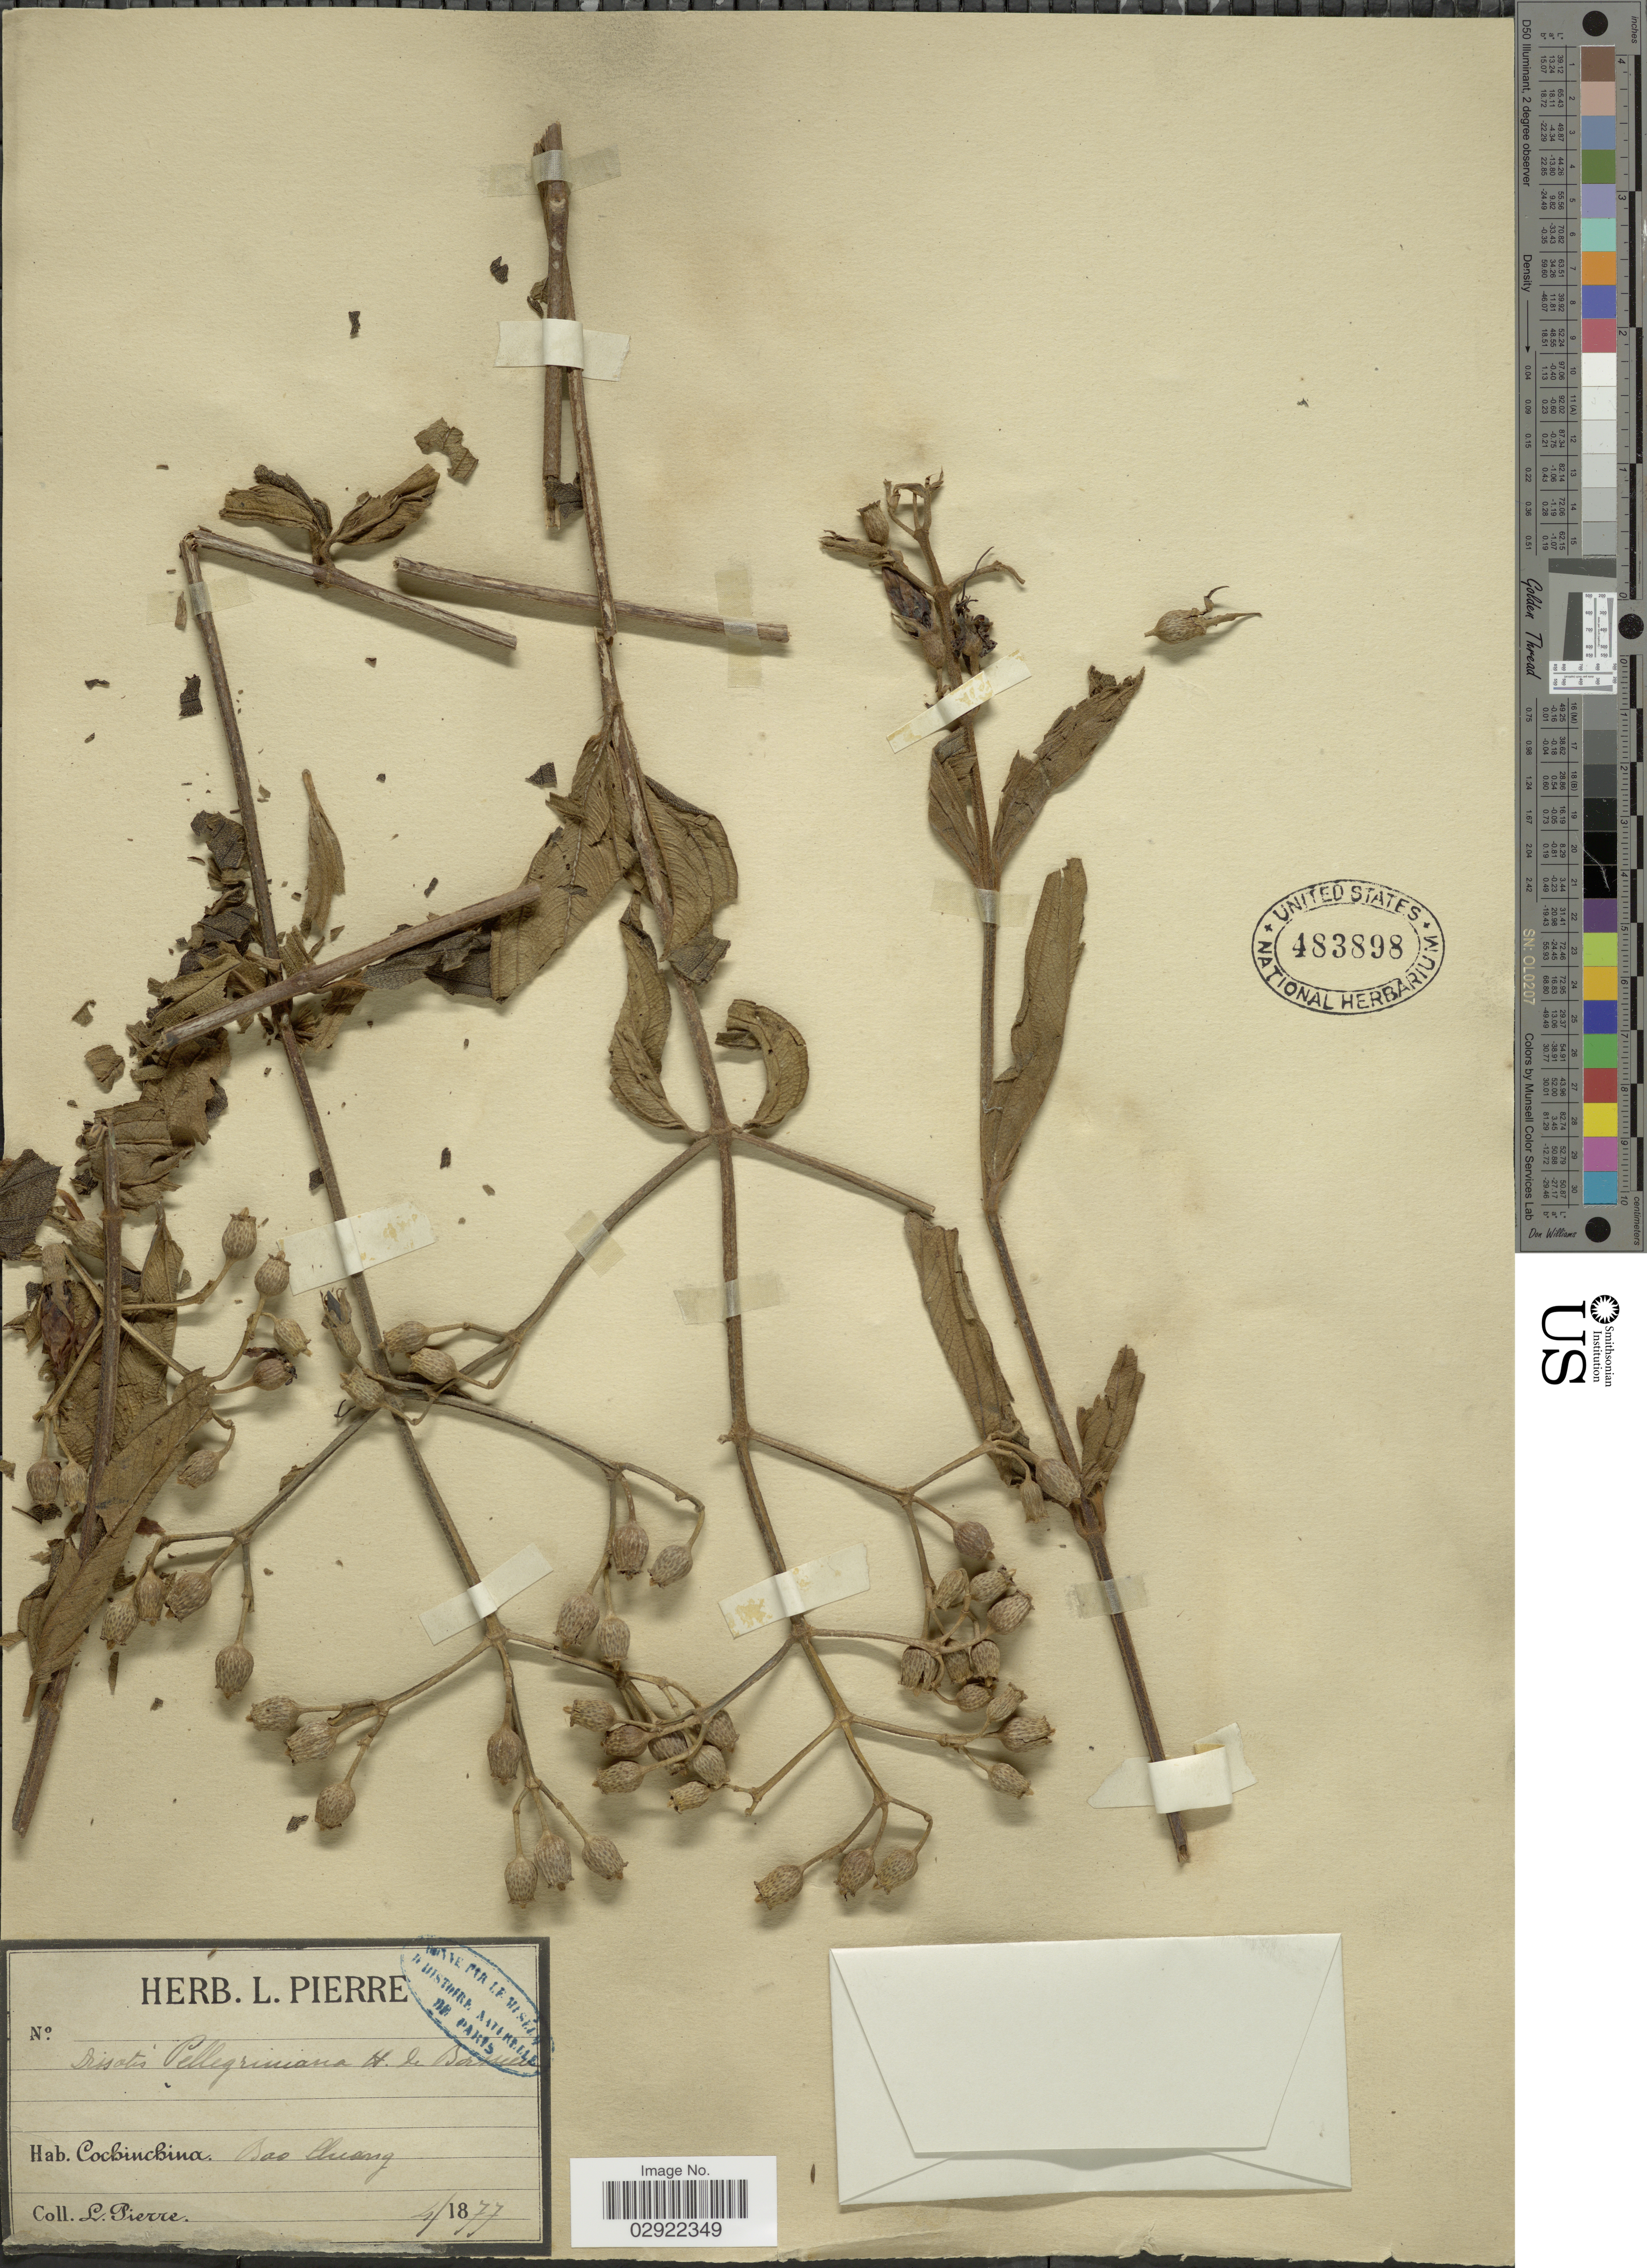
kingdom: Plantae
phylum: Tracheophyta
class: Magnoliopsida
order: Myrtales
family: Melastomataceae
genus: Melastoma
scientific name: Melastoma pellegrinianum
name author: (H. Boissieu) Karst.Mey.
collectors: L. Pierre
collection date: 1877-04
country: Vietnam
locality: Cochinchina, Boa Chiang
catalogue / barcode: US 483898